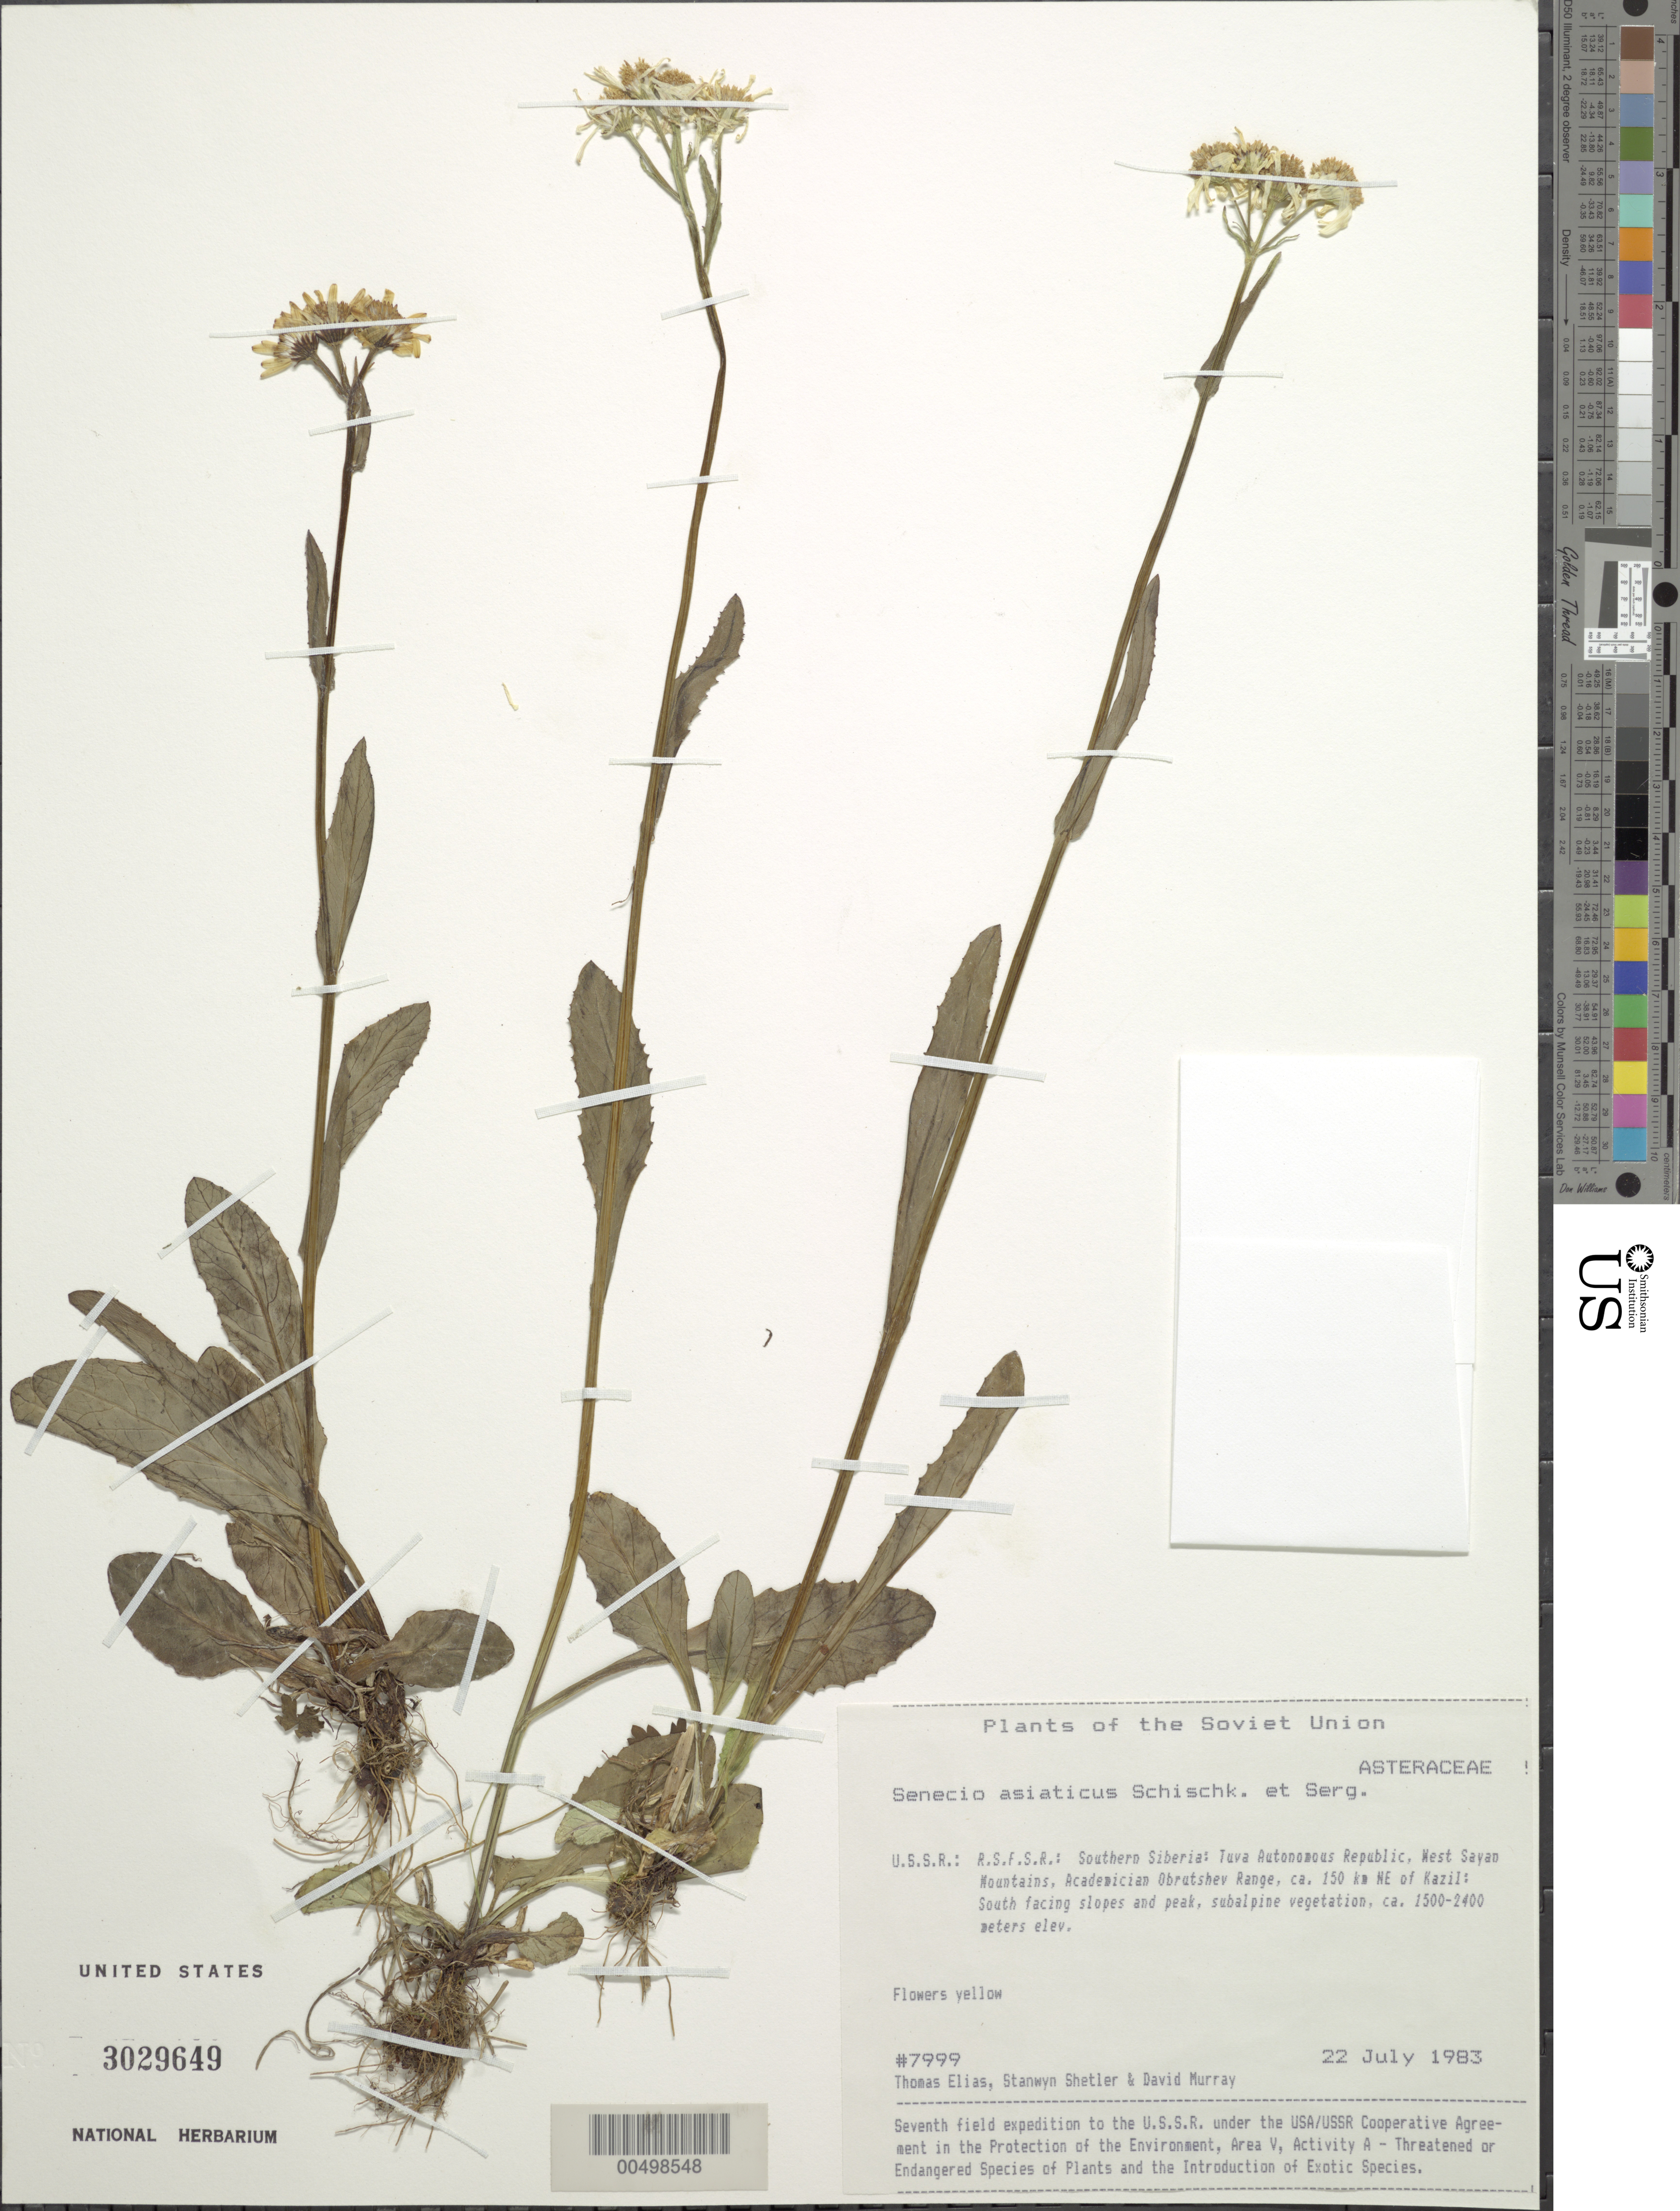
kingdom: Plantae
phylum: Tracheophyta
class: Magnoliopsida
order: Asterales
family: Asteraceae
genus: Senecio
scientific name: Senecio praticola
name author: Schischk. & Serg.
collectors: T. Elias, S. Shetler & D. F. Murray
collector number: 7999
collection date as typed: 22 Jul 1983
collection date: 1983-07-22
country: Russian Federation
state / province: Tuva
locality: West Sayan Mountains, Academician Obrutshev Range, ca. 150 km NE of Kazil [Kyzyl]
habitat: south-facing slopes and peak, subalpine vegetation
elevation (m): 1500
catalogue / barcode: US 3029649